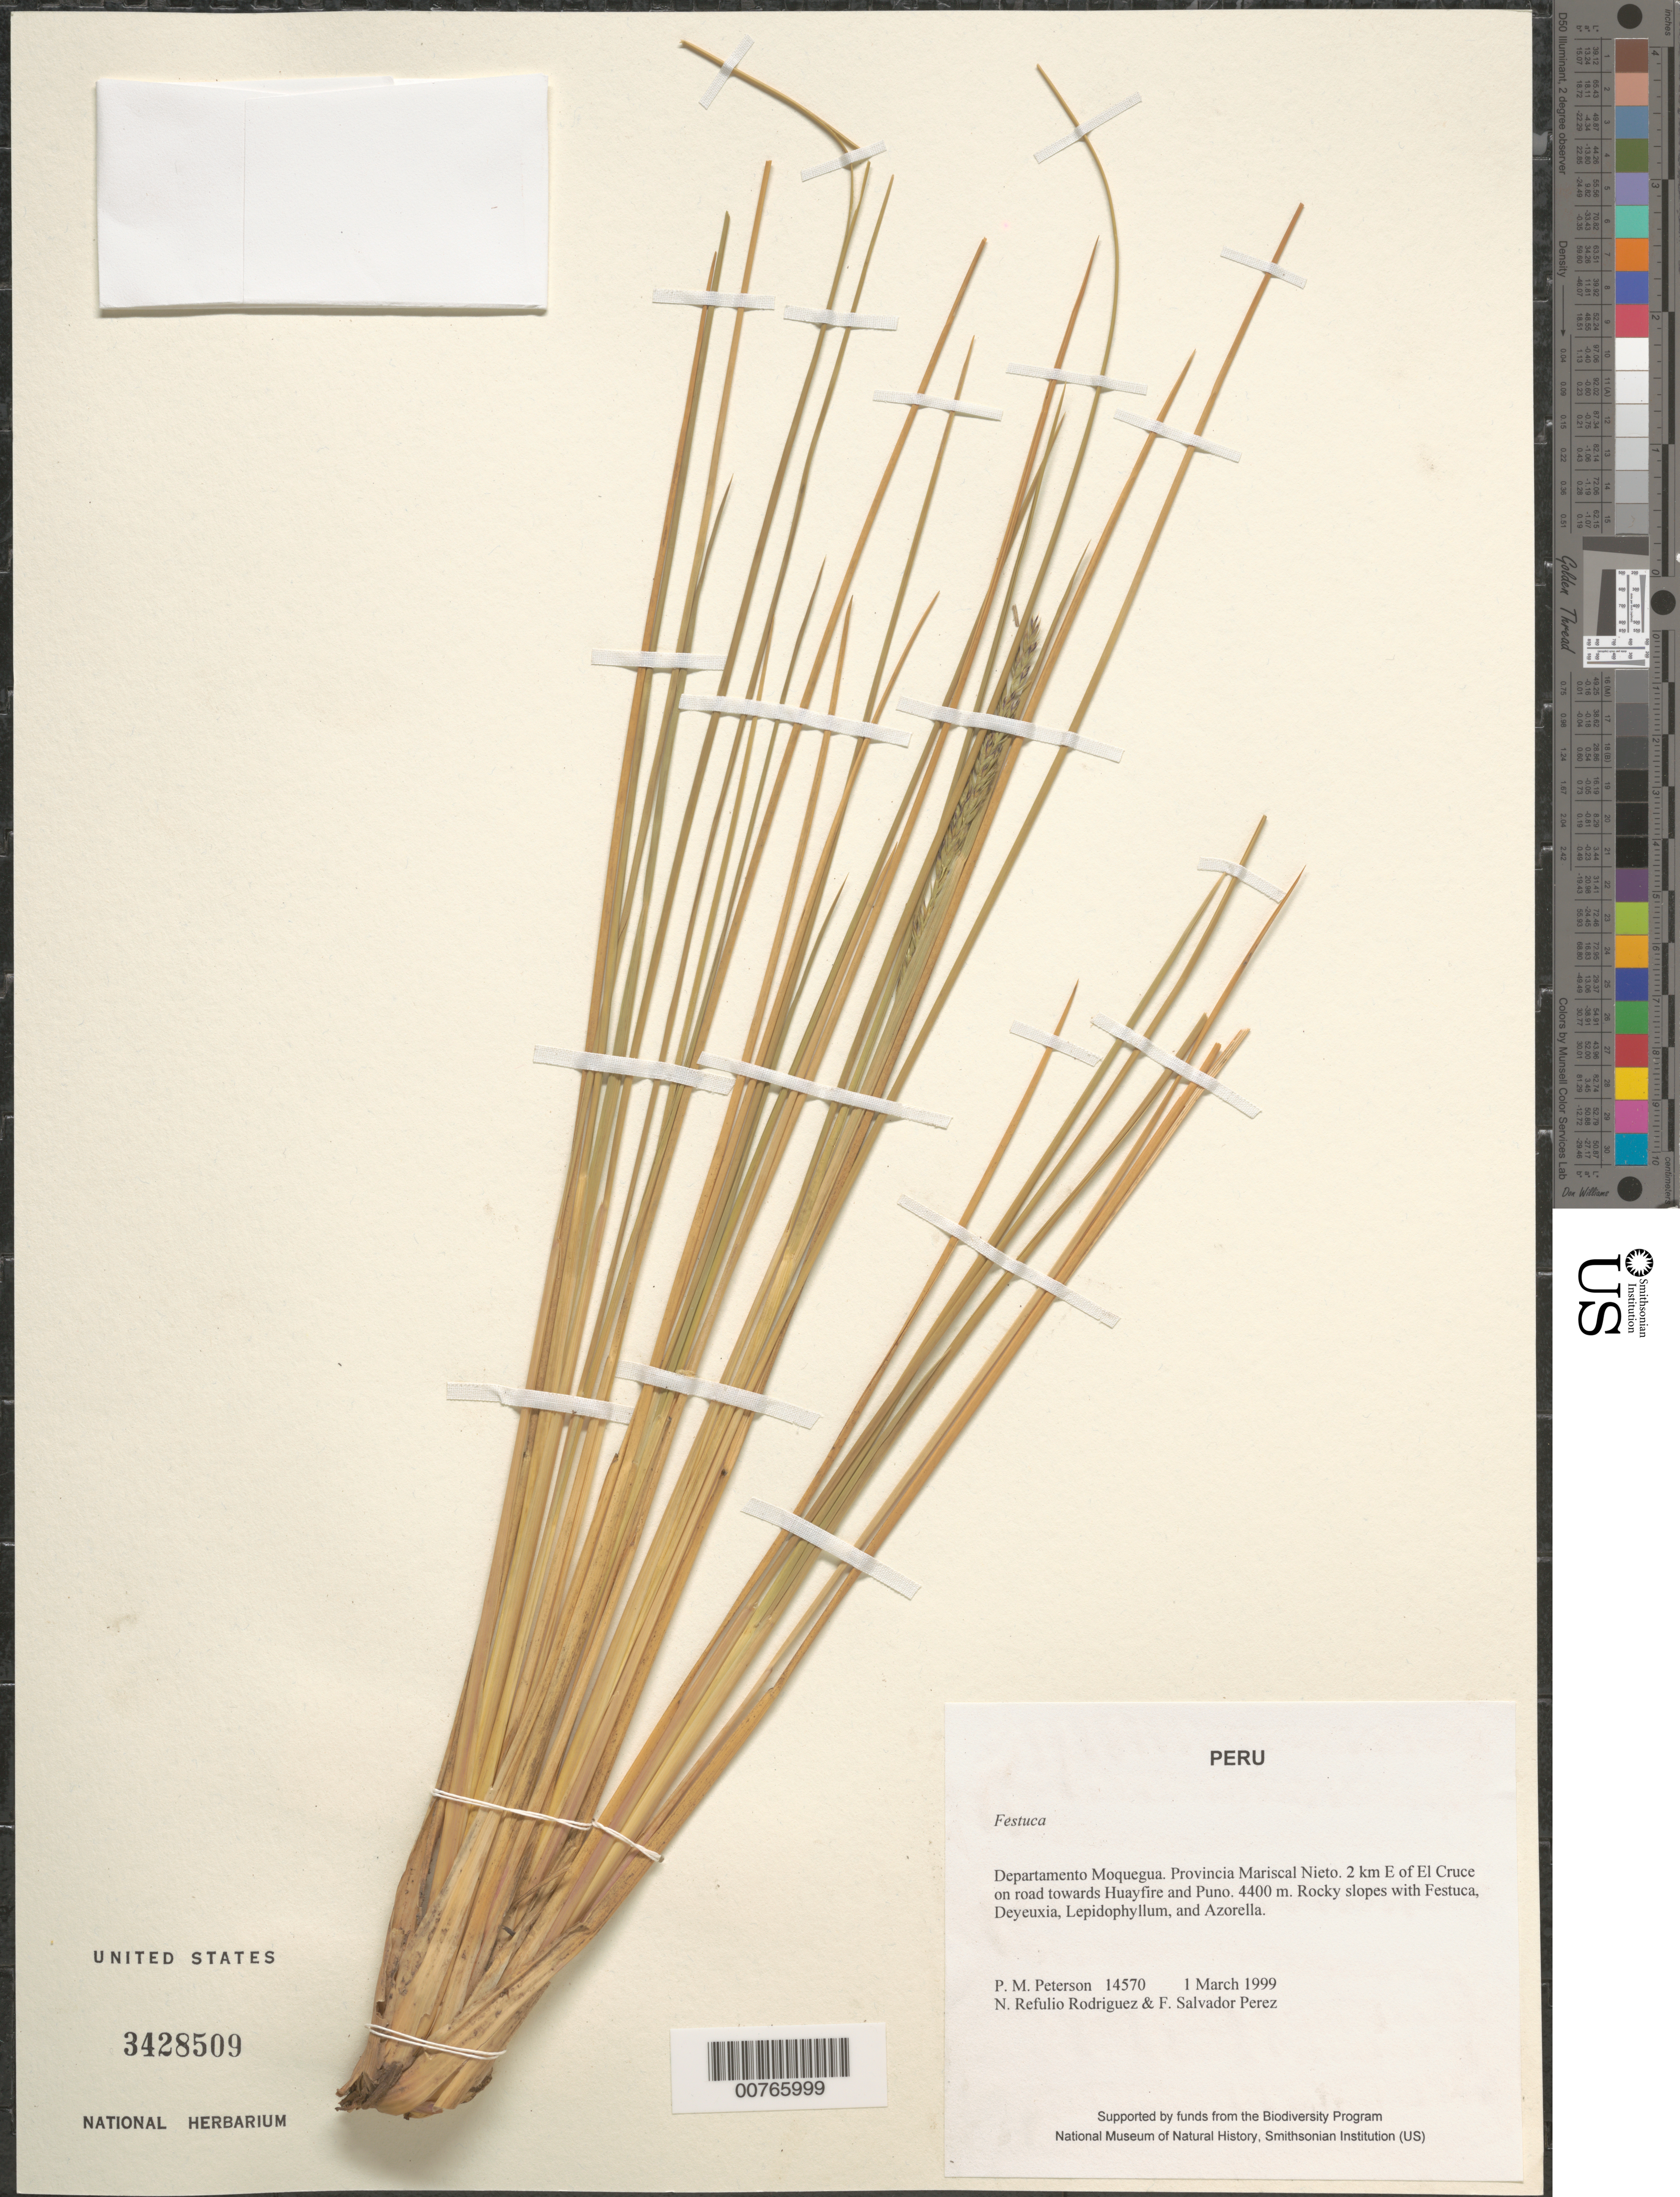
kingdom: Plantae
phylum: Tracheophyta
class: Liliopsida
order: Poales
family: Poaceae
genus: Festuca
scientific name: Festuca sp.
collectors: P. M. Peterson, N. Refulio-Rodríguez & F. Salvador Perez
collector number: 14570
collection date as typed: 01 Mar 1999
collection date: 1999-03-01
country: Peru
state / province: Moquegua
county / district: Mariscal Nieto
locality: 2 km E of El Cruce on road towards Huayfire and Puno.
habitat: Rocky slopes with Festuca, Deyeuxia, Lepidophyllum and Azorella.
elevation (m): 4400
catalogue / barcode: US 3425809